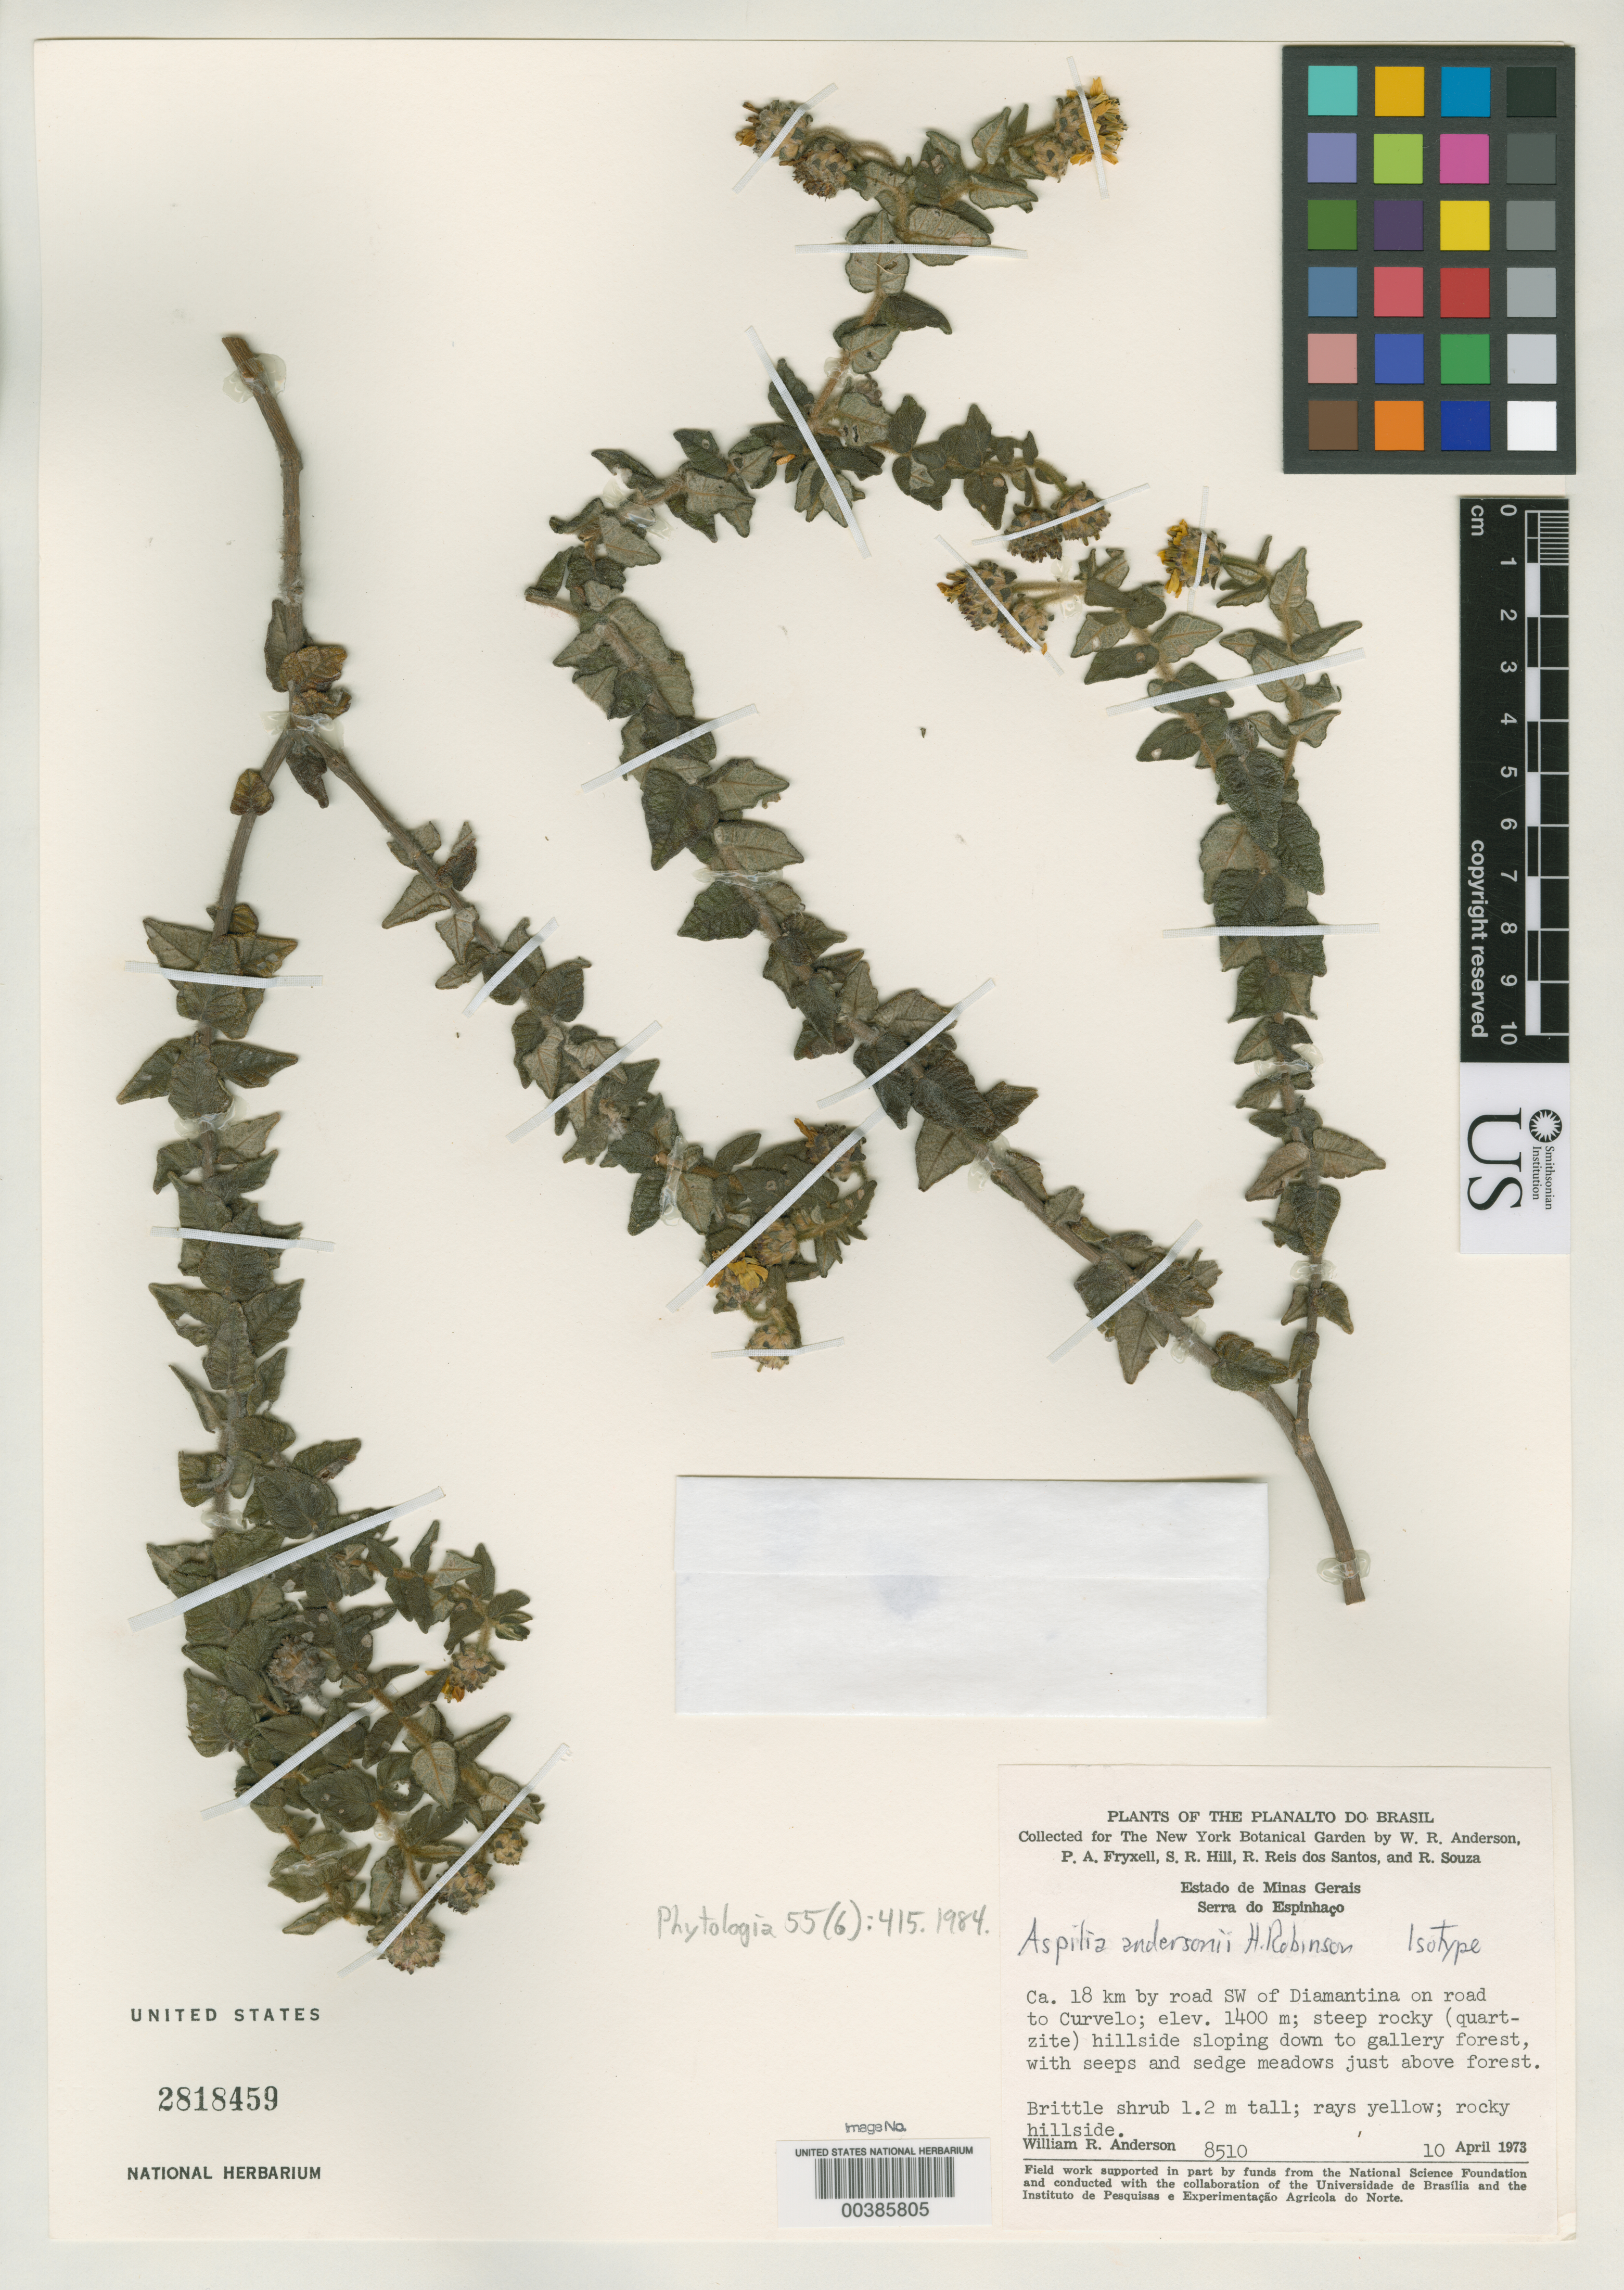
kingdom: Plantae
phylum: Tracheophyta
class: Magnoliopsida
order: Asterales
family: Asteraceae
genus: Aspilia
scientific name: Aspilia andersonii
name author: H. Rob.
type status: Isotype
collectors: W. R. Anderson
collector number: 8510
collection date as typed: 10 Apr 1973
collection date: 1973-04-10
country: Brazil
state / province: Minas Gerais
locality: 18 km by road SW of Diamantina on road to Curvelo.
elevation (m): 1400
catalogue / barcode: US 2818459